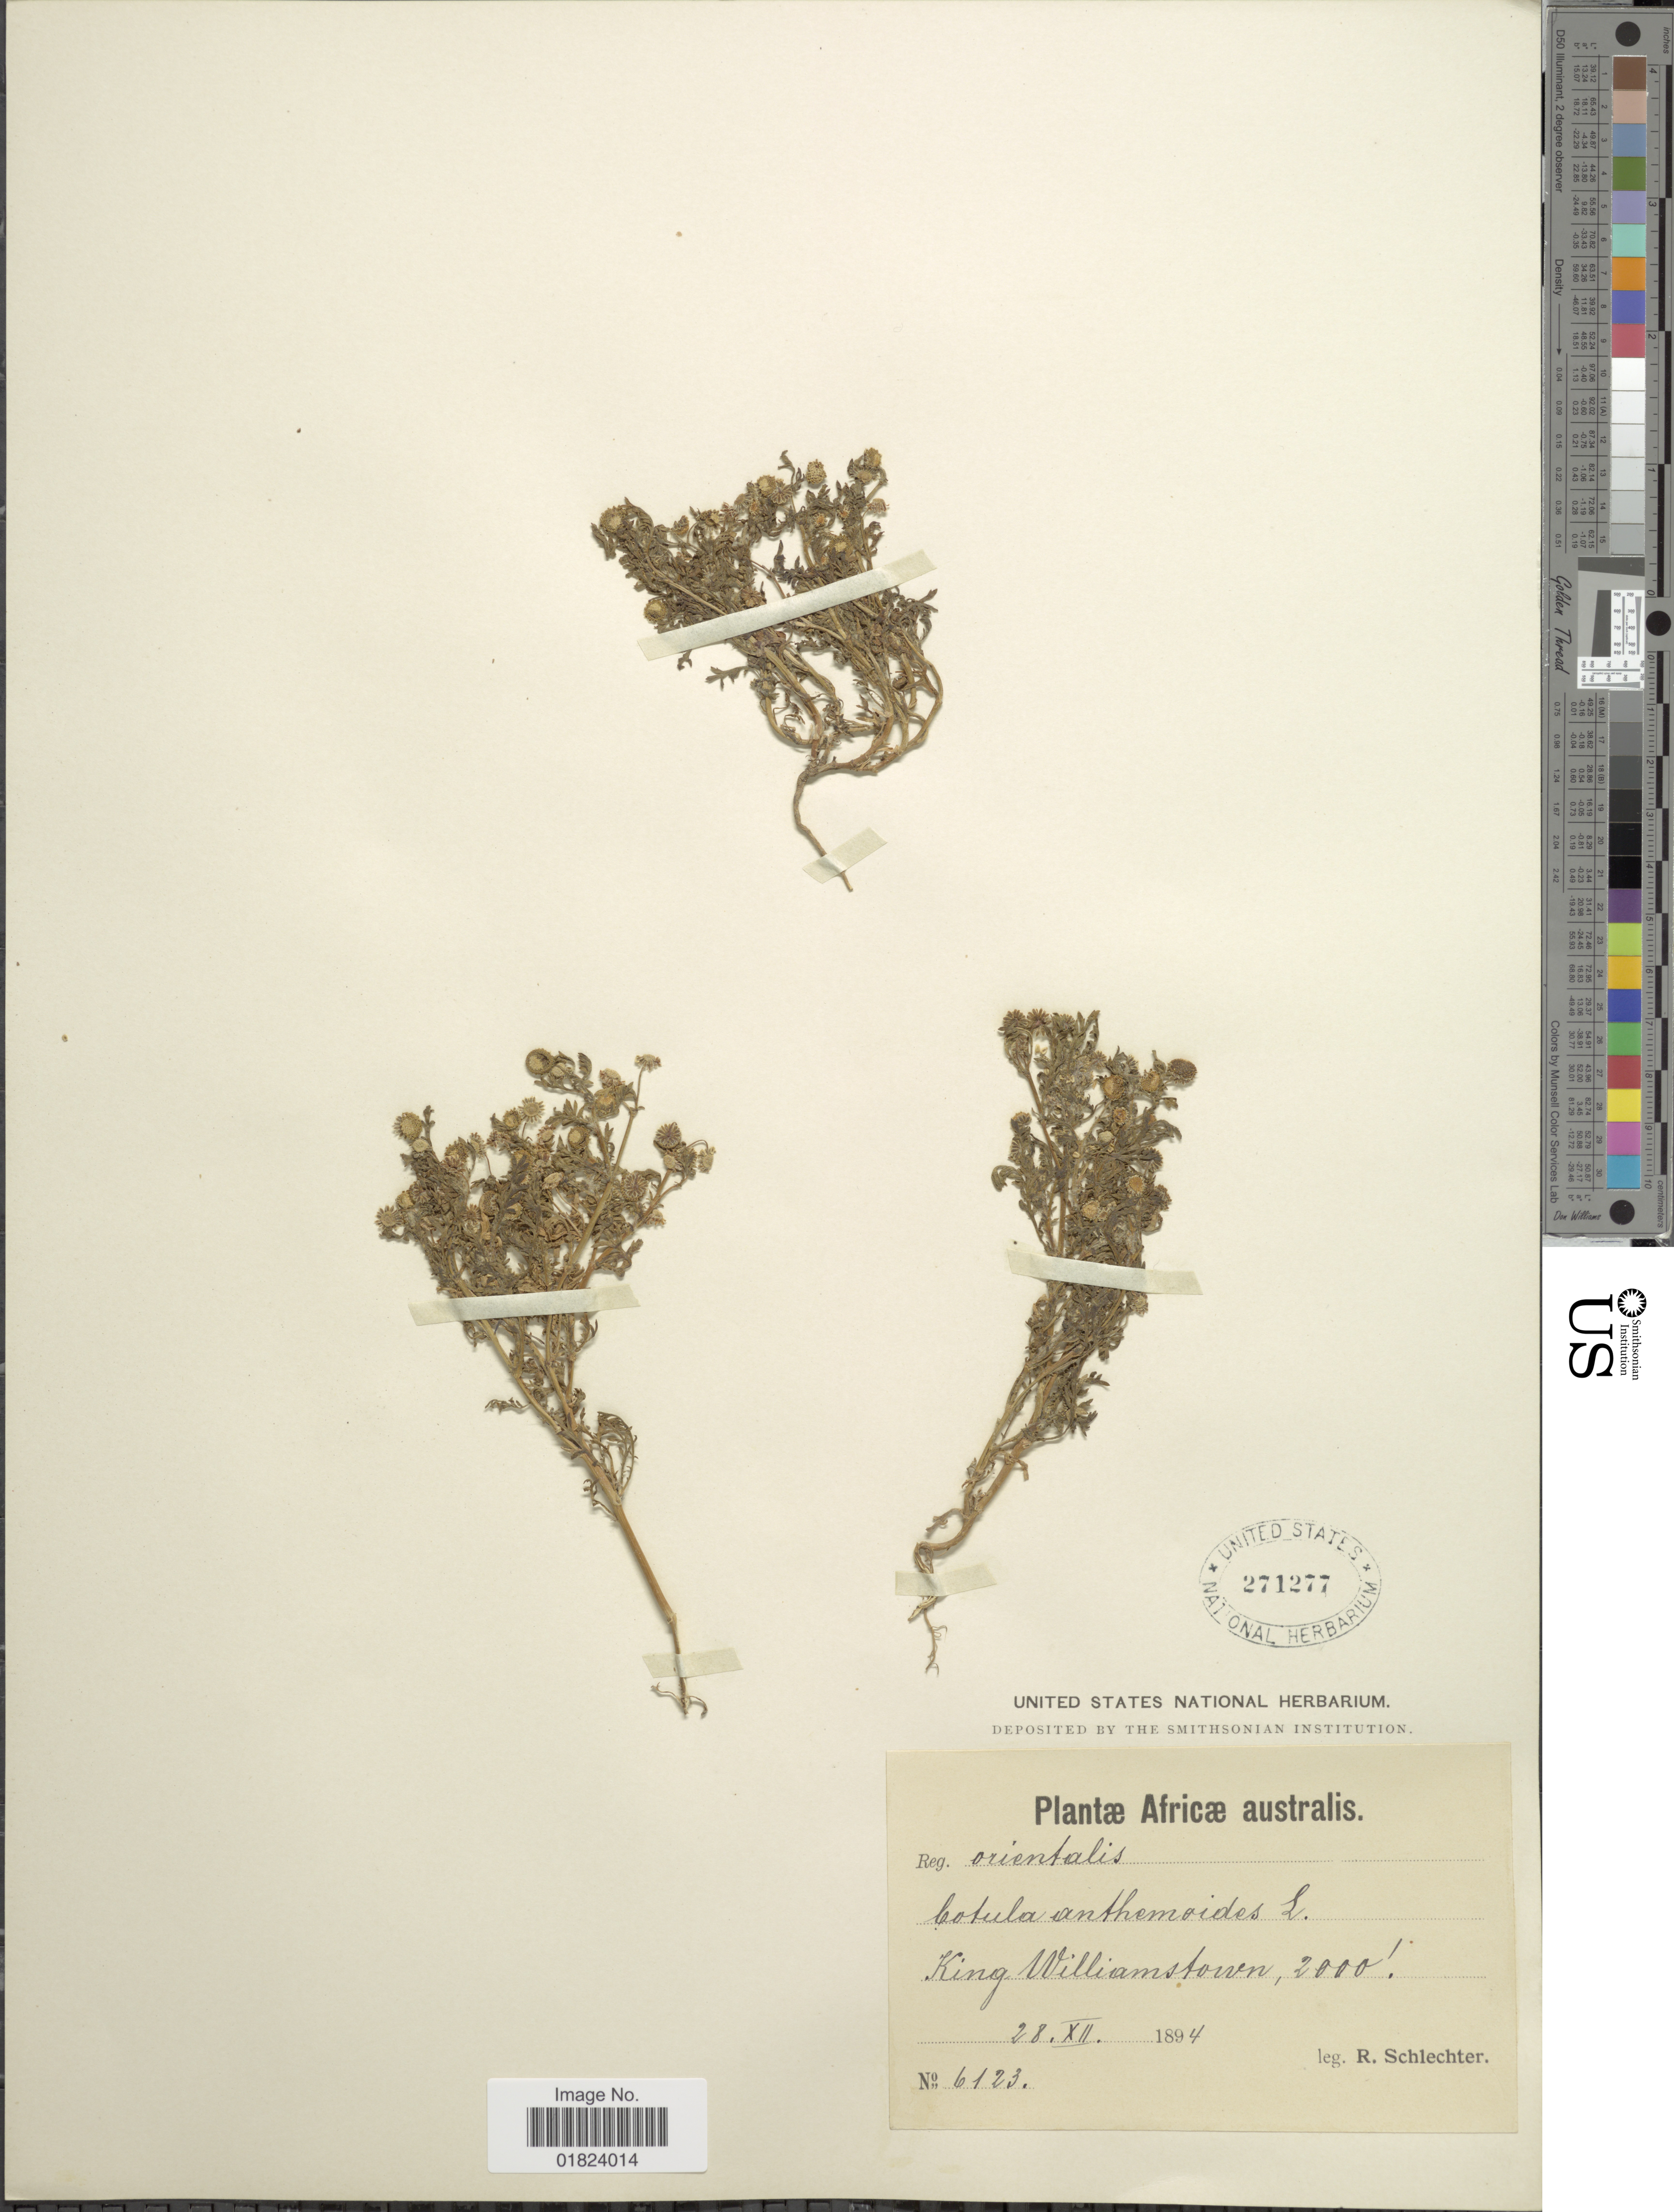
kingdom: Plantae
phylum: Tracheophyta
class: Magnoliopsida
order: Asterales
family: Asteraceae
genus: Cotula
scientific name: Cotula anthemoides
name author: L.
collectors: F. R. R. Schlechter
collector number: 6123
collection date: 1894-12-28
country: South Africa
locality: King Williamstown.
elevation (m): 610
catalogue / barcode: US 271277